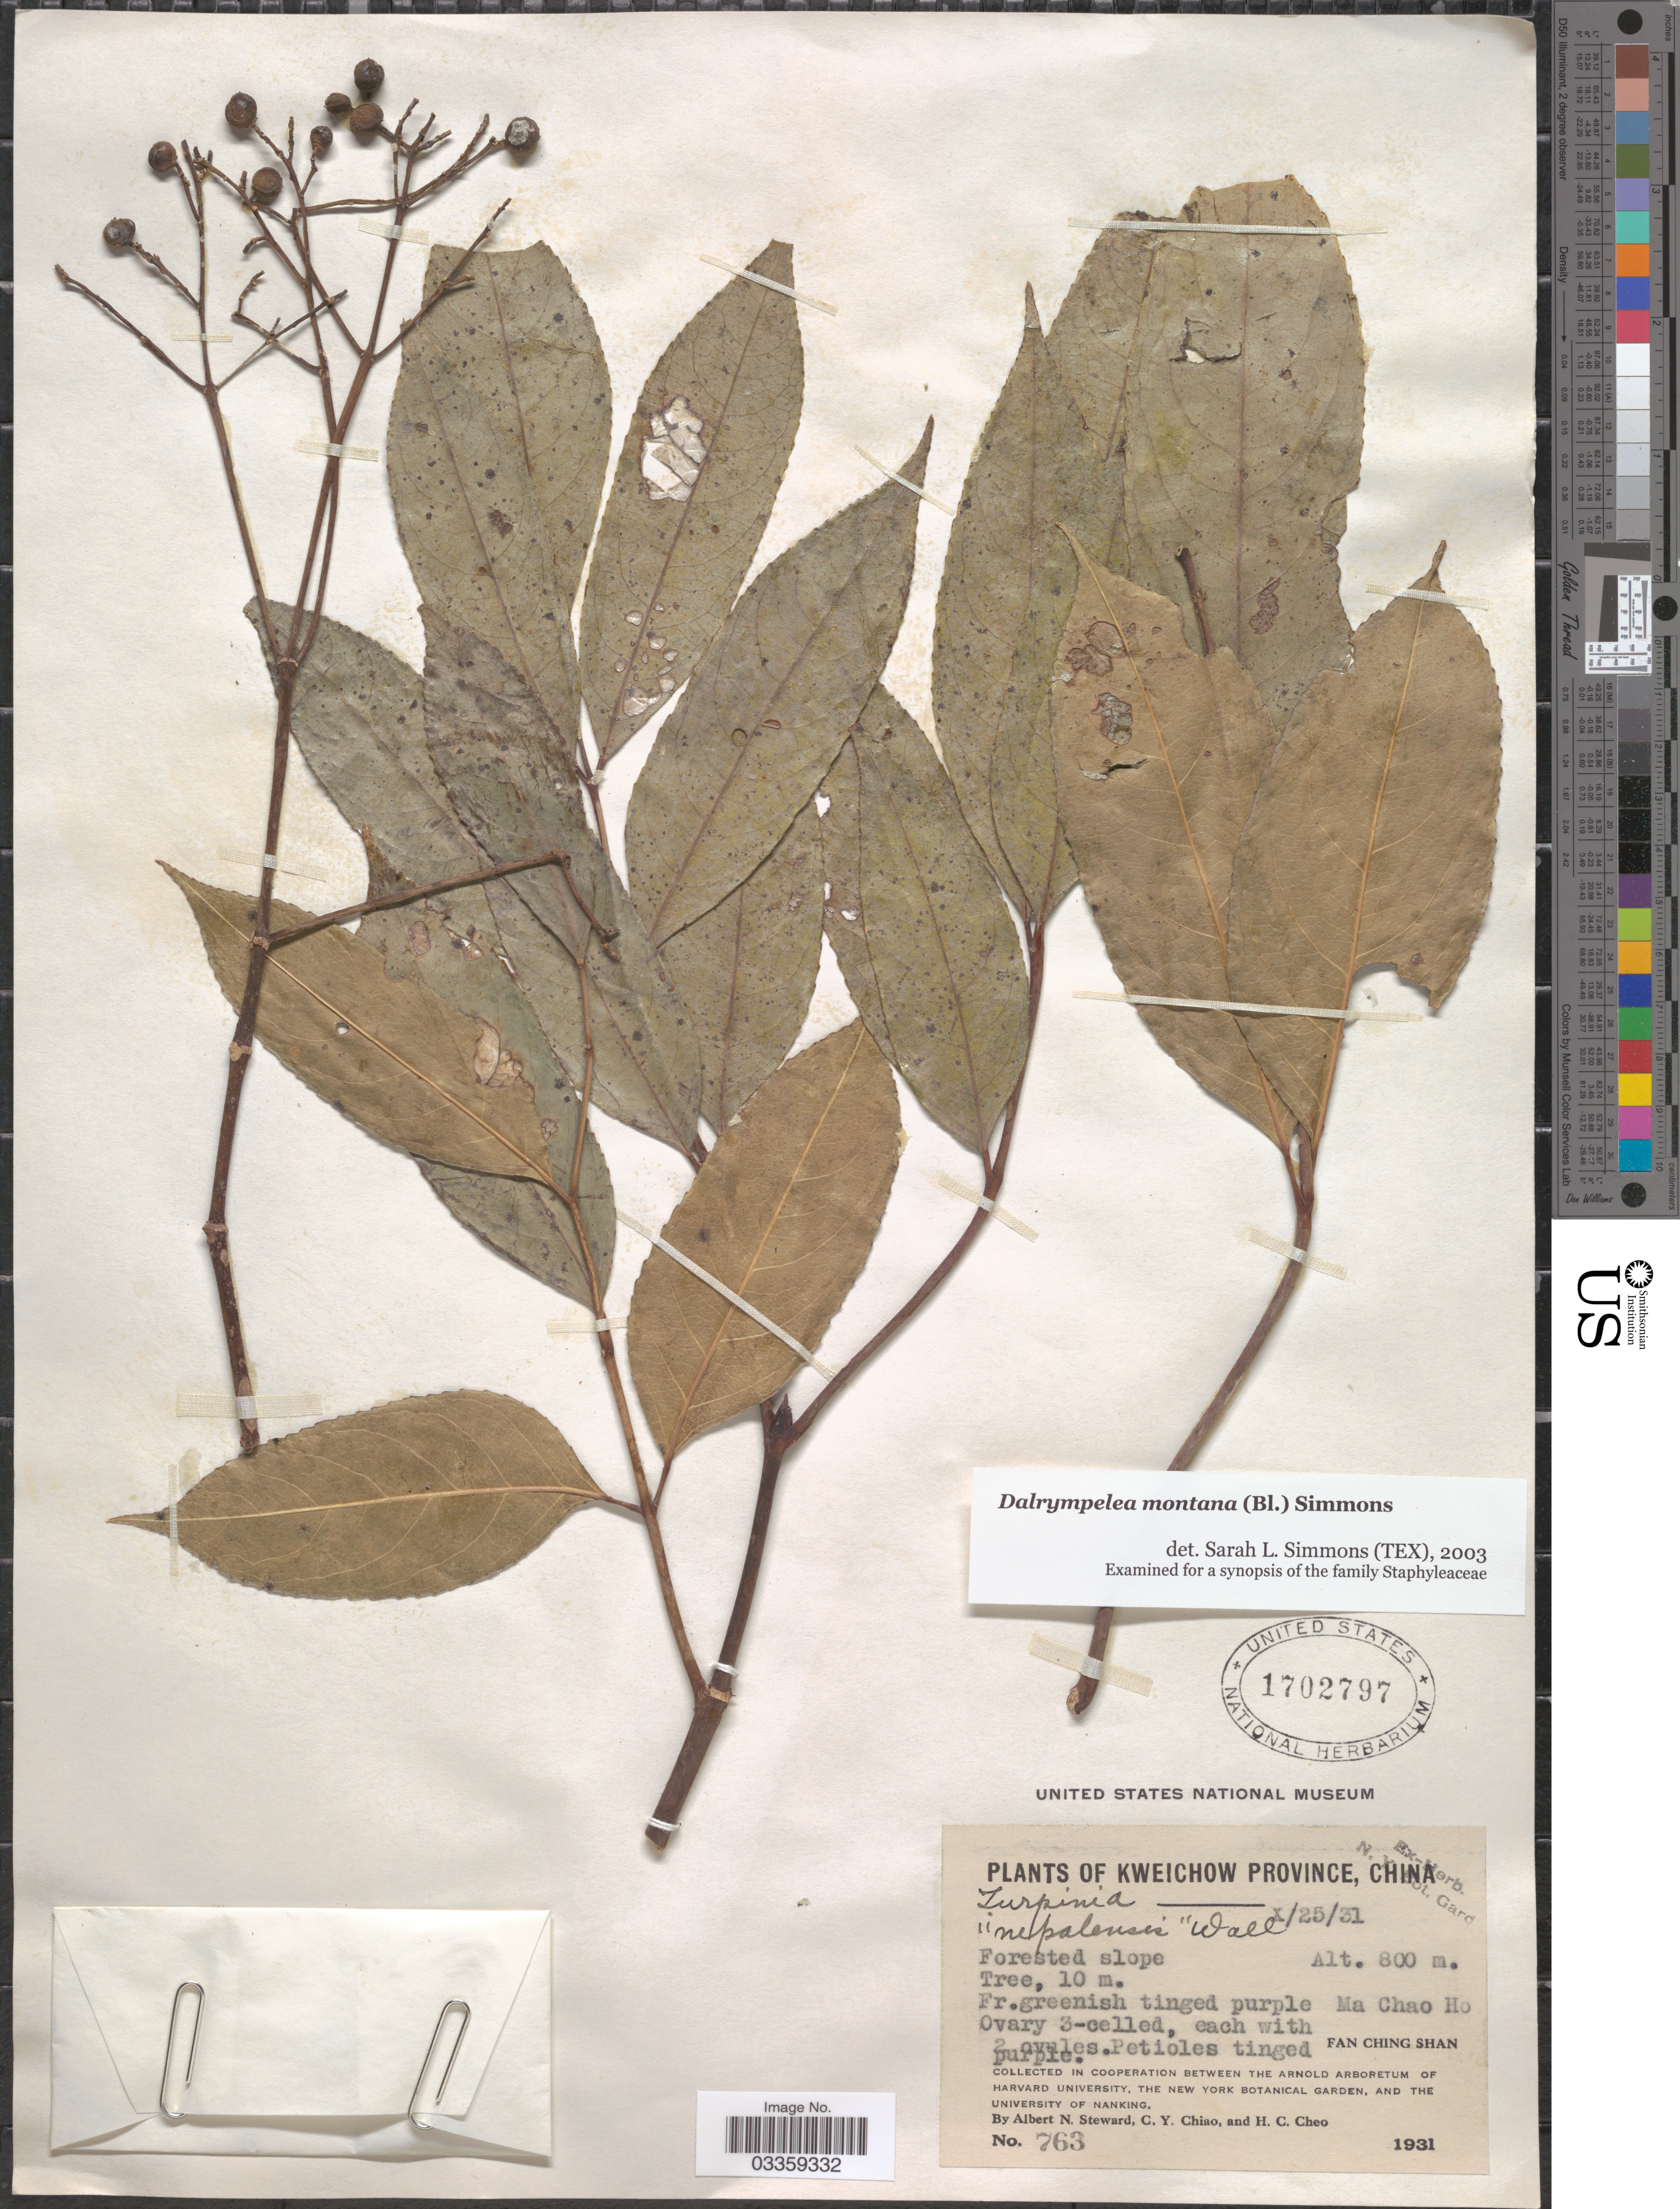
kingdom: Plantae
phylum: Tracheophyta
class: Magnoliopsida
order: Crossosomatales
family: Staphyleaceae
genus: Turpinia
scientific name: Turpinia montana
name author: (Blume) Kurz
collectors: A. N. Steward, C. Y. Chiao & H. Cheo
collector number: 763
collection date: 1931-10-25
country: China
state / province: Guizhou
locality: Kweichow Province, Ma Chao Ho, Fan Ching Shan.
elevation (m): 800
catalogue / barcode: US 1702797